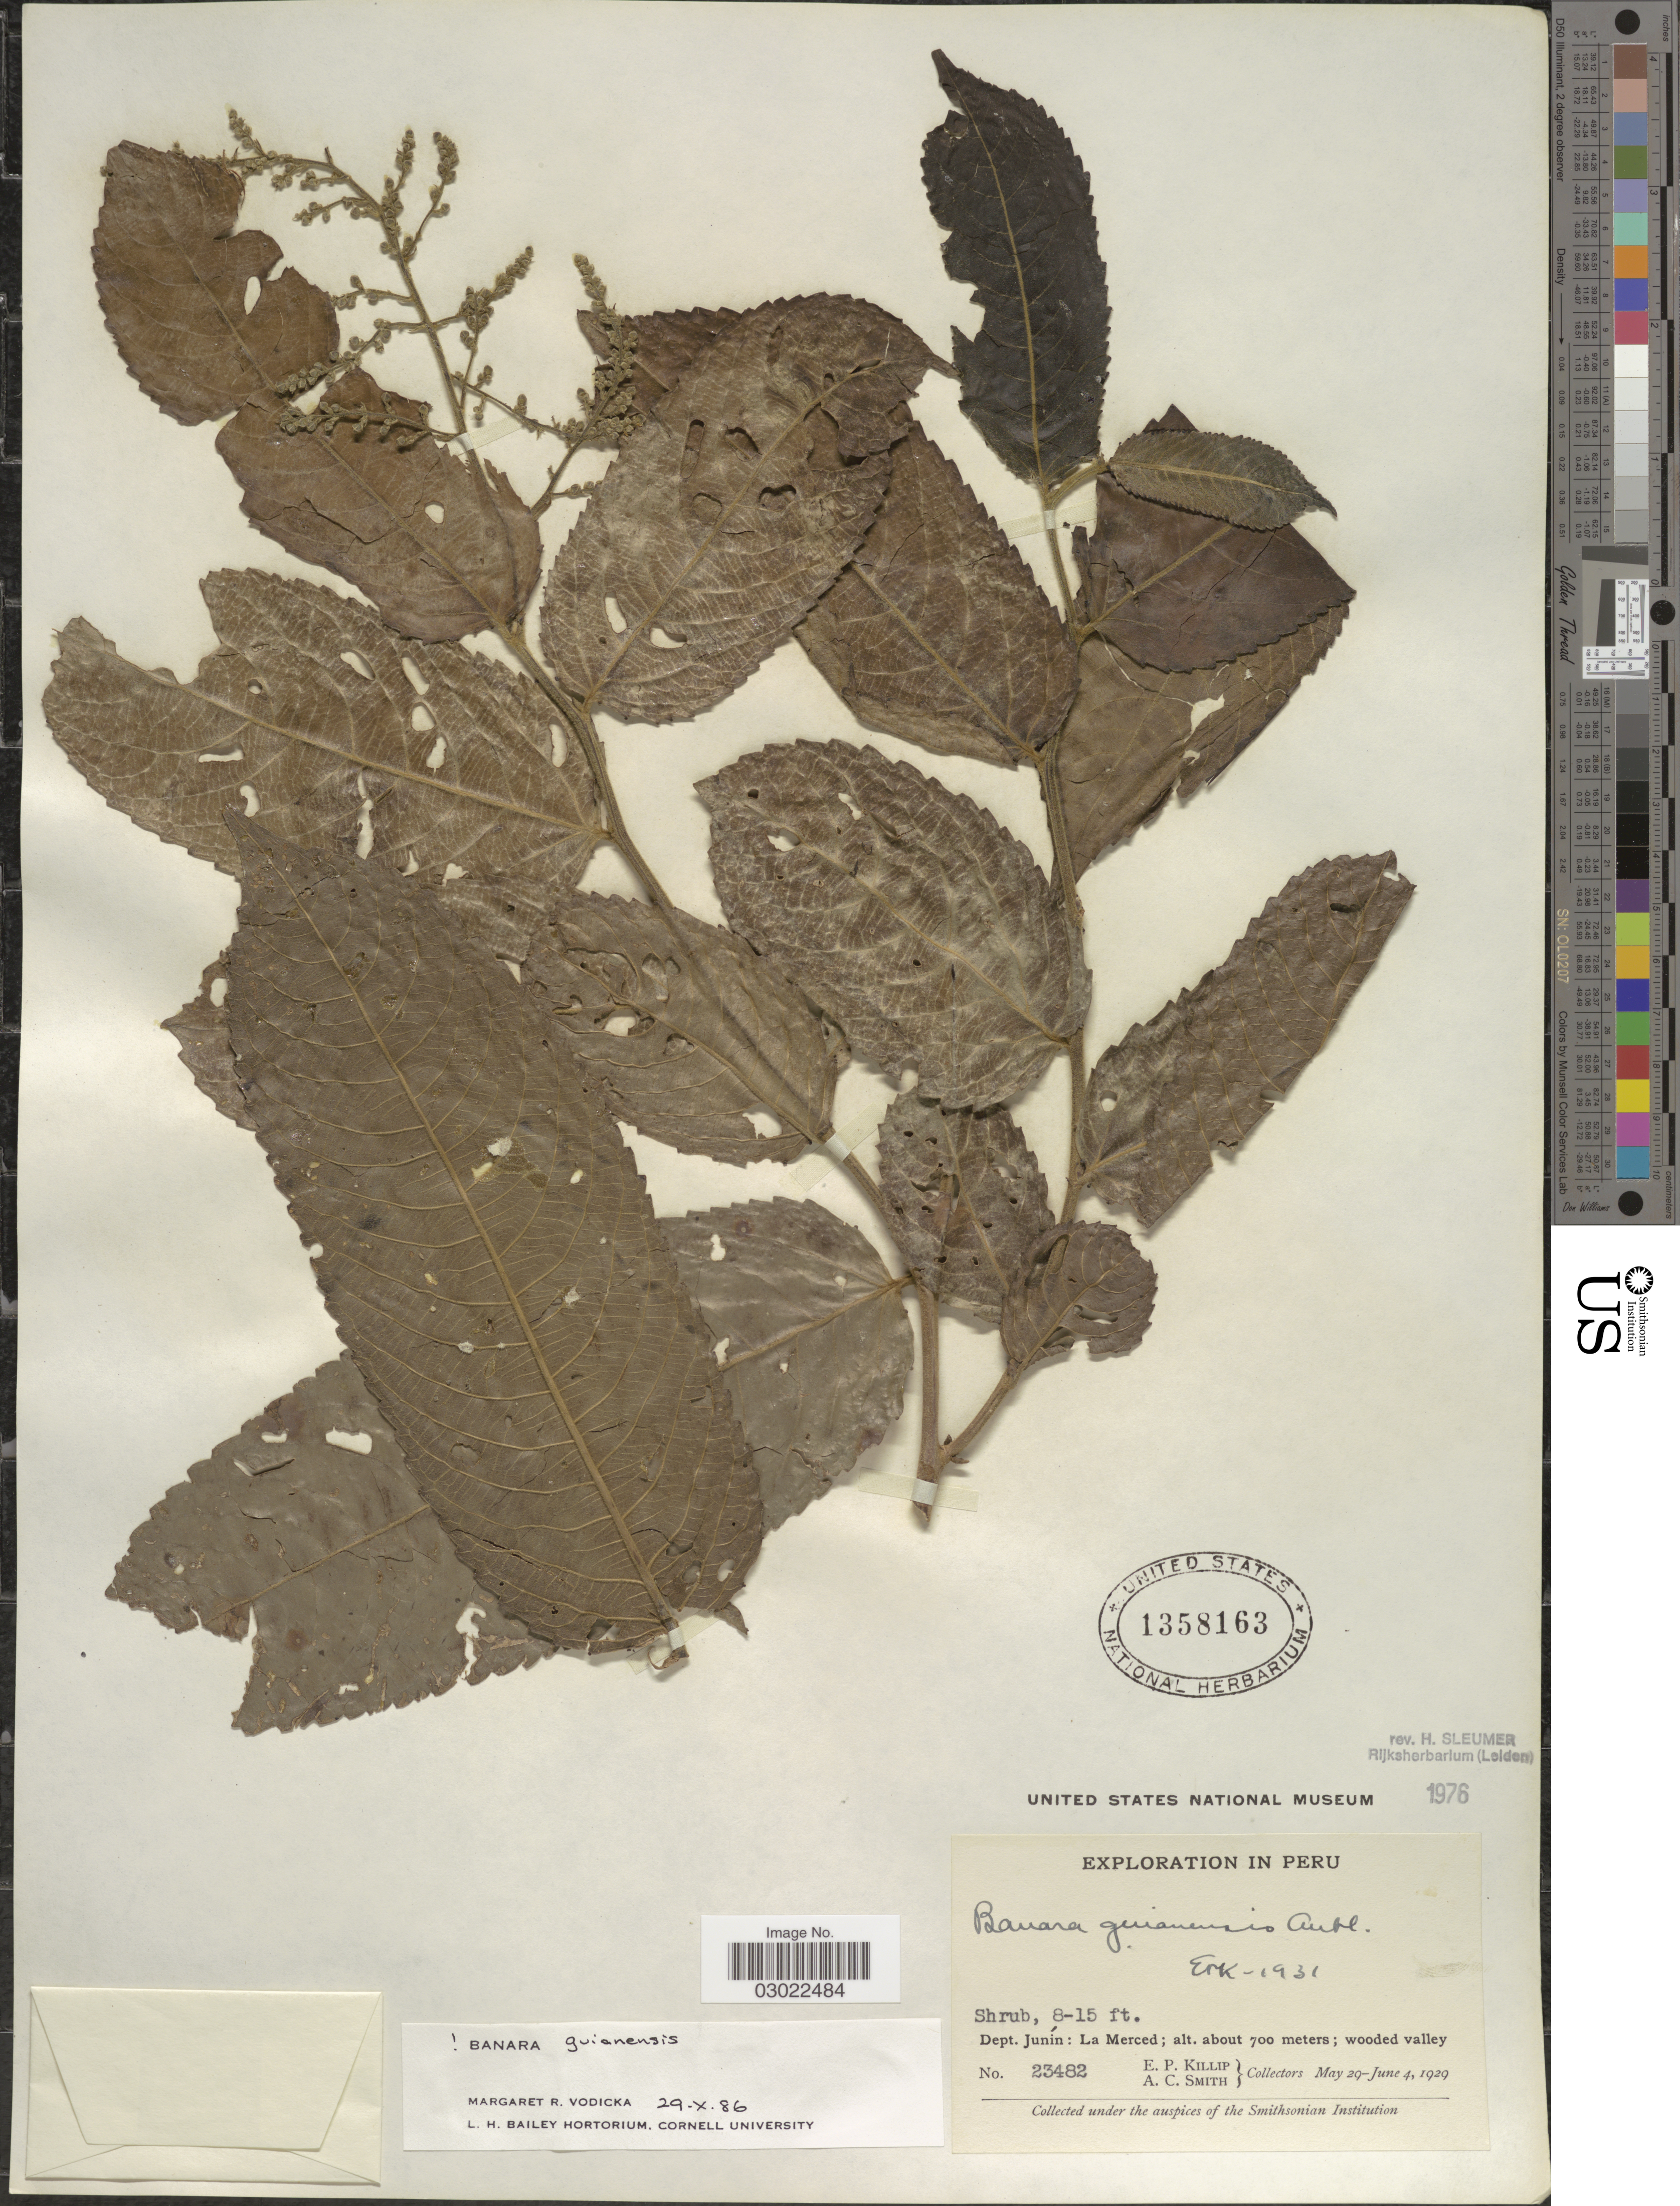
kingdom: Plantae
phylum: Tracheophyta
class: Magnoliopsida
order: Malpighiales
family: Salicaceae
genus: Banara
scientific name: Banara guianensis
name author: Aubl.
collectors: E. P. Killip & A. C. Smith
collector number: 23482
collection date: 1929-05-29/1929-06-04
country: Peru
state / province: Junín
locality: Dept. Junín: La Merced; wooded valley.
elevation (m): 700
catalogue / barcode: US 1358163